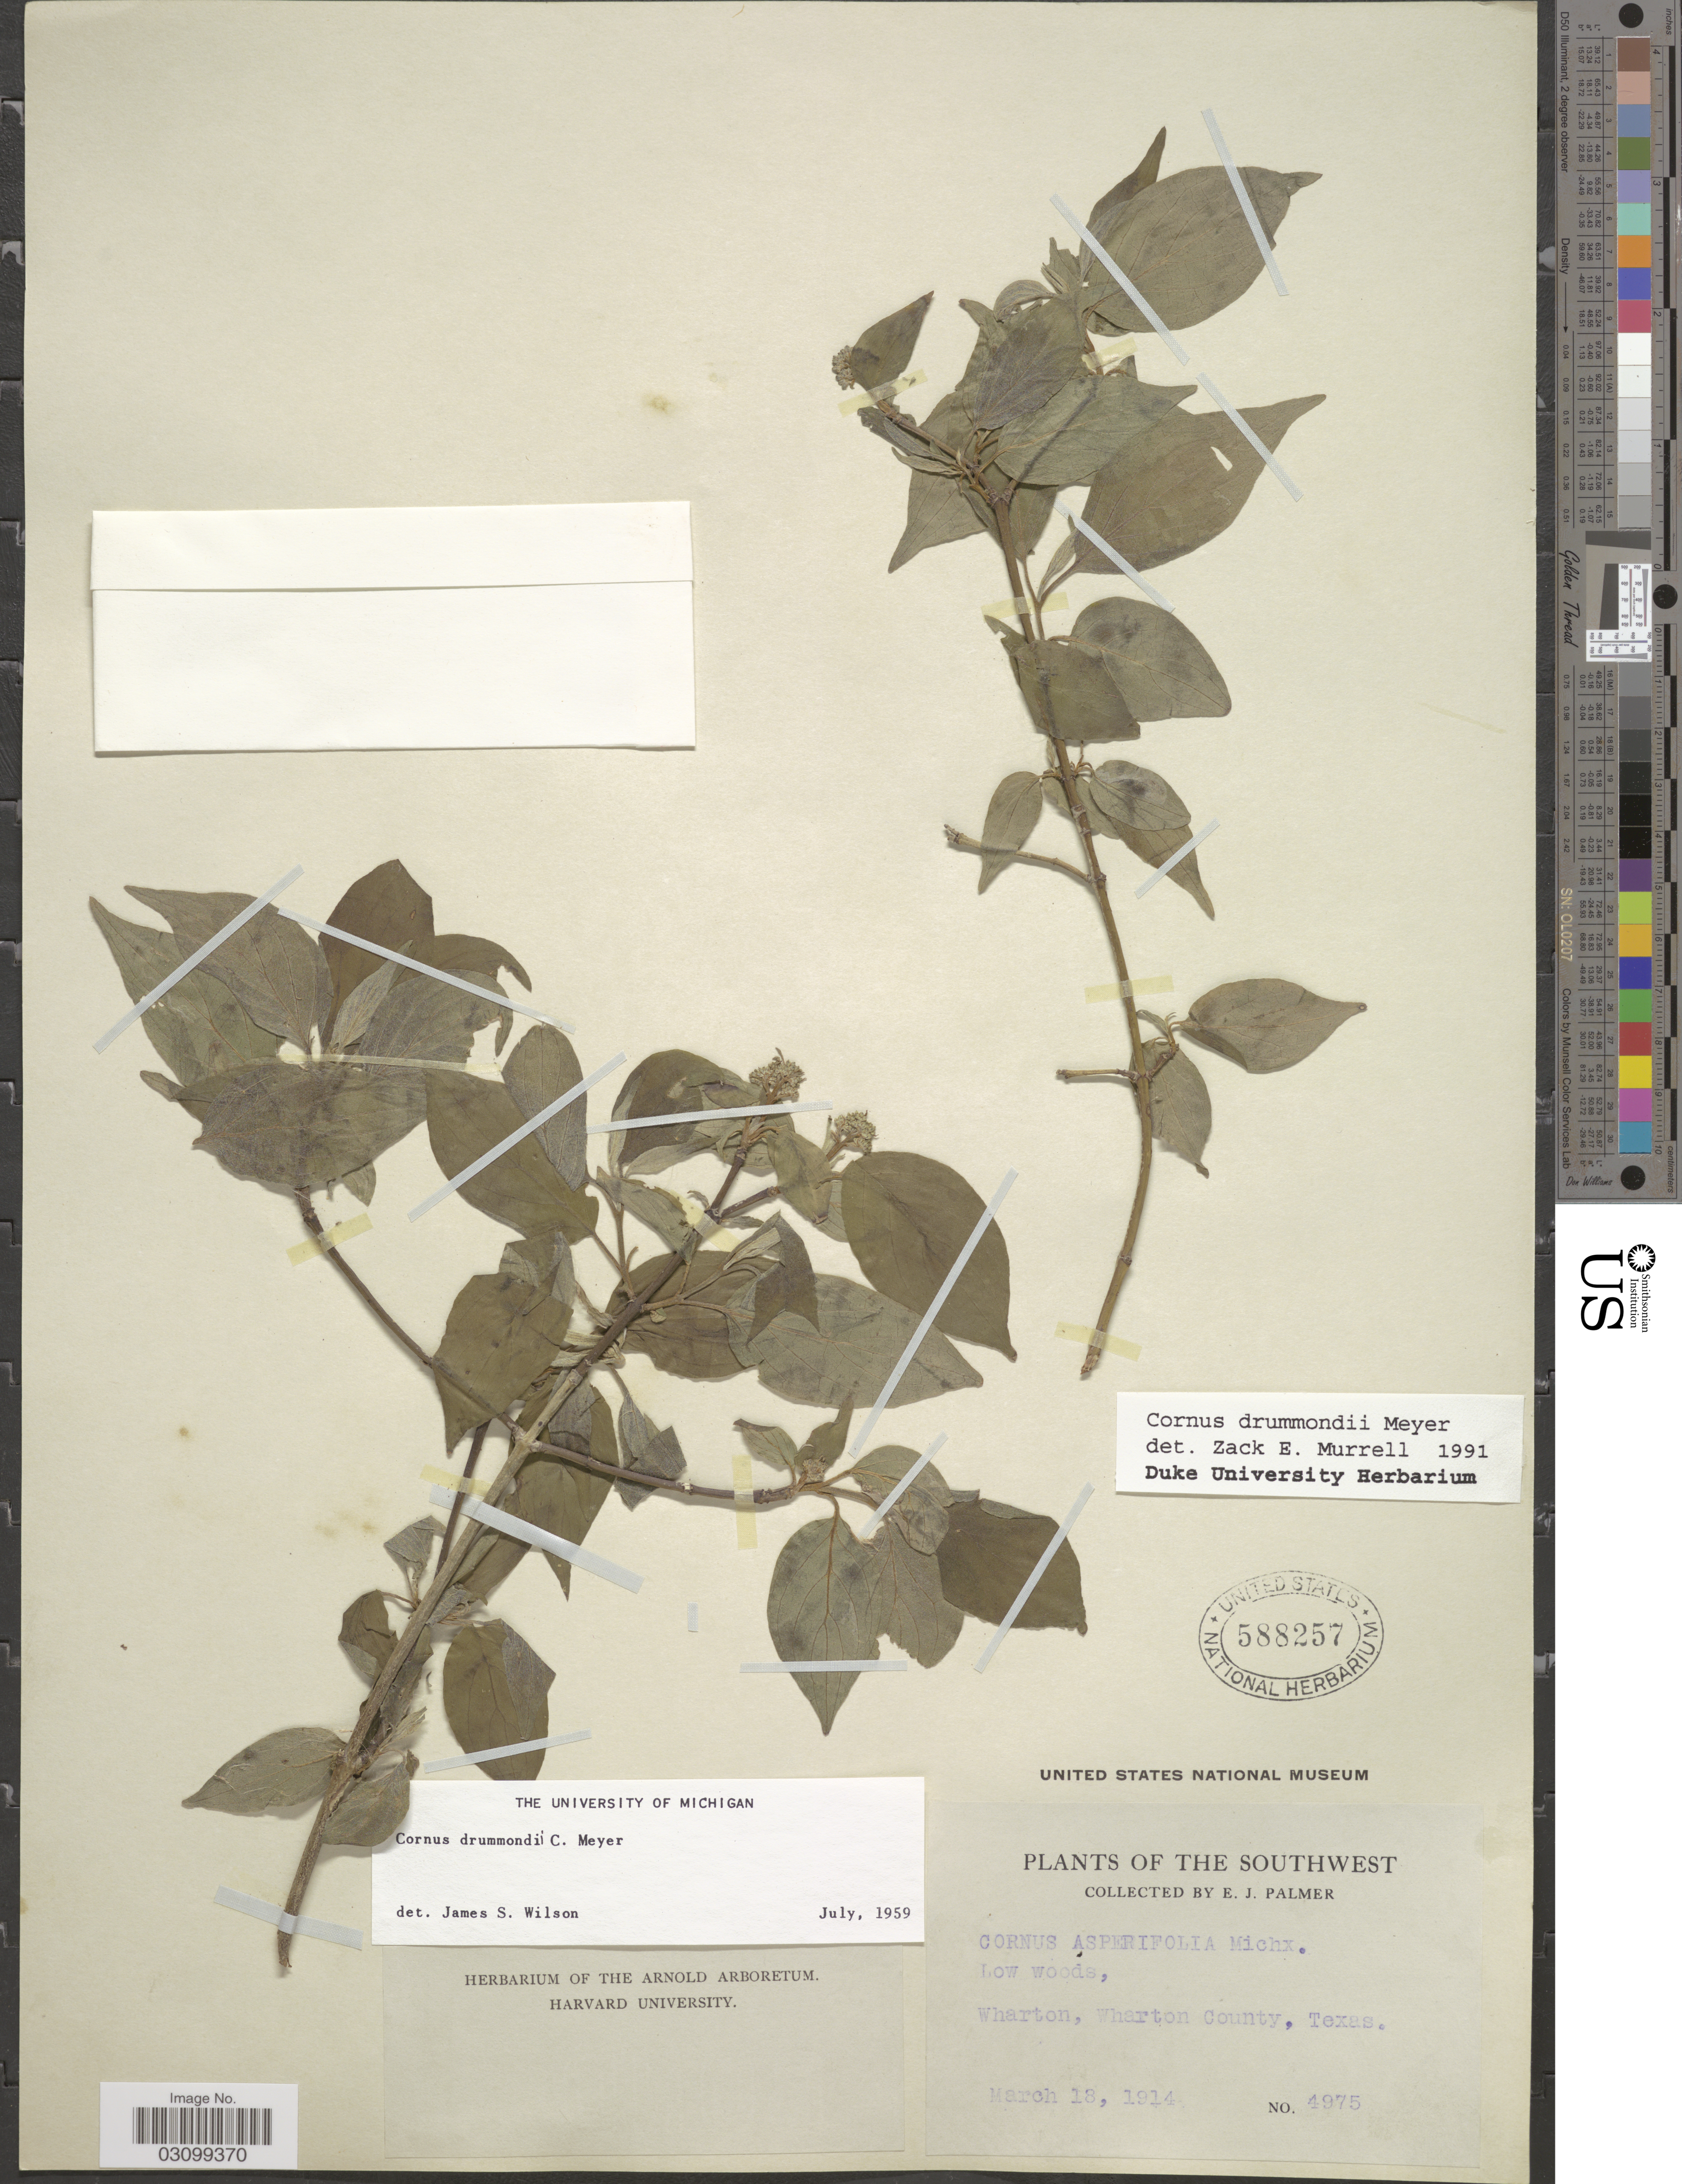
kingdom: Plantae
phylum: Tracheophyta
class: Magnoliopsida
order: Cornales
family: Cornaceae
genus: Cornus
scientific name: Cornus drummondii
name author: C.A. Mey.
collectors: E. J. Palmer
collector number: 4975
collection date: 1914-03-18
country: United States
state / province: Texas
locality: Southwest. Wharton, Wharton County.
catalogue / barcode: US 588257